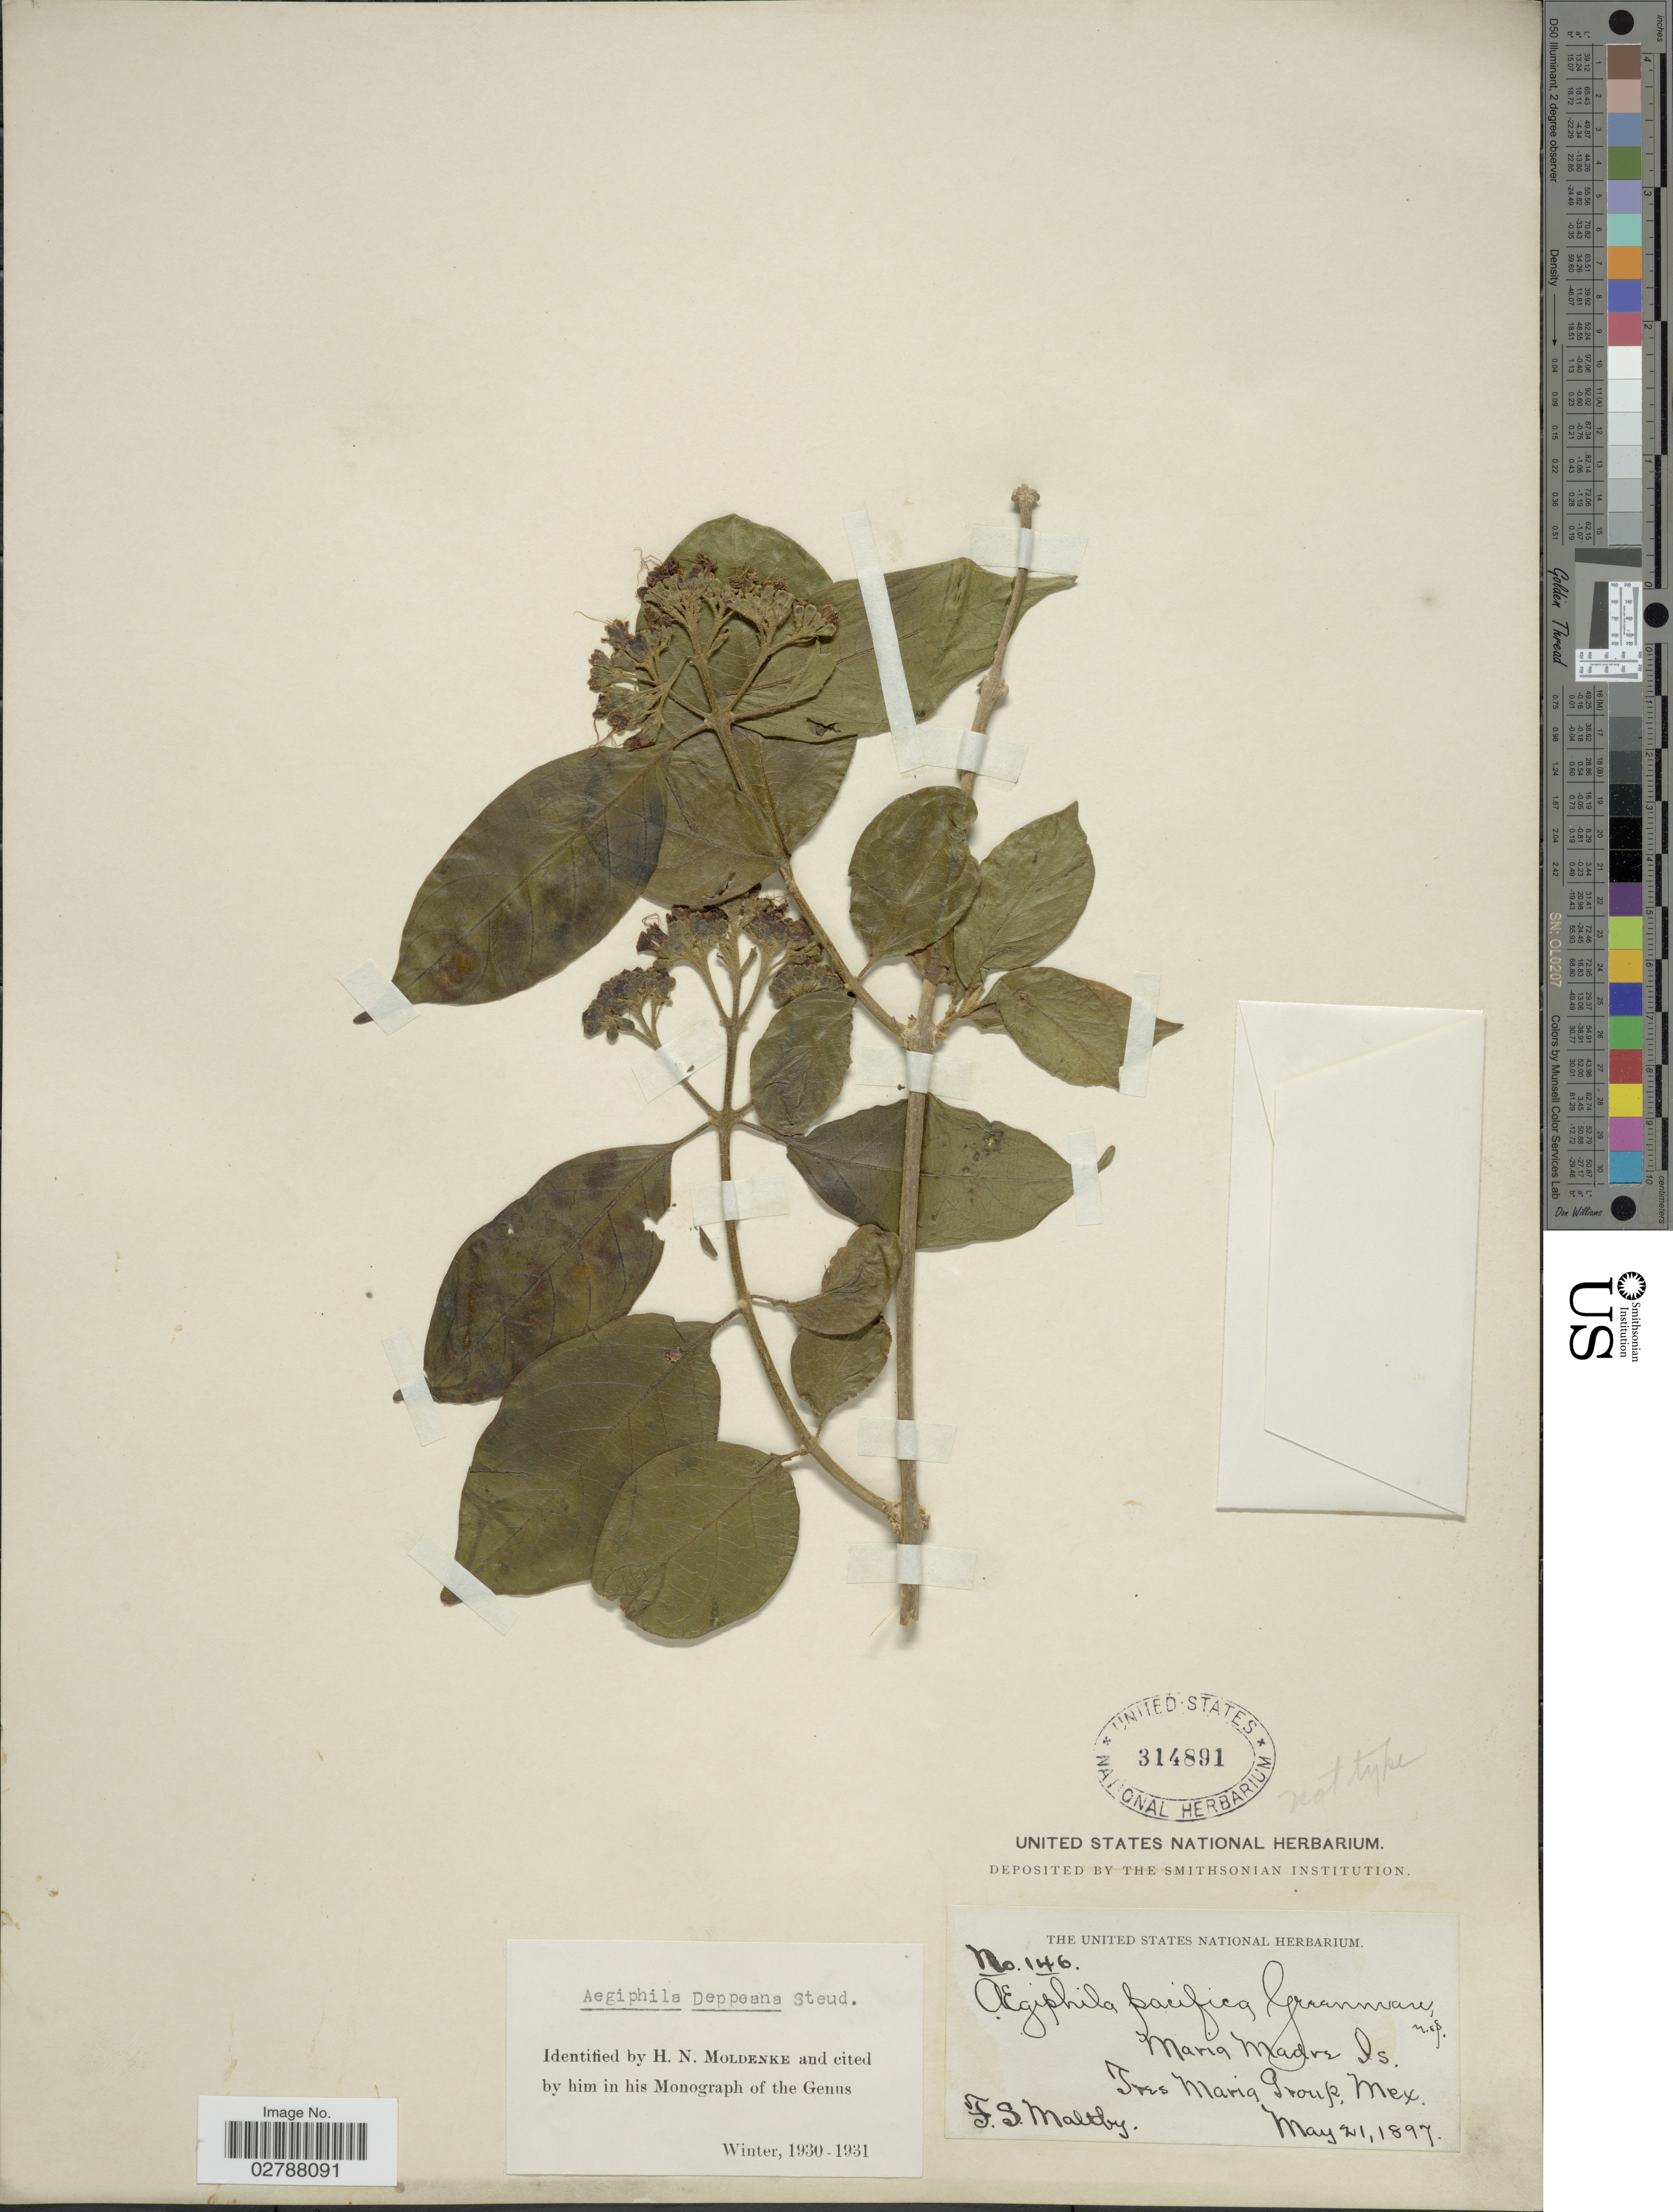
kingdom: Plantae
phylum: Tracheophyta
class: Magnoliopsida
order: Lamiales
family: Lamiaceae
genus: Aegiphila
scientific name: Aegiphila deppeana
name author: Steud.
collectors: F. S. Maltby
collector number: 146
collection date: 1897-05-21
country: Mexico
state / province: Nayarit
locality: Maria Madre Is. Tres Maria Group.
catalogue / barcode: US 314891